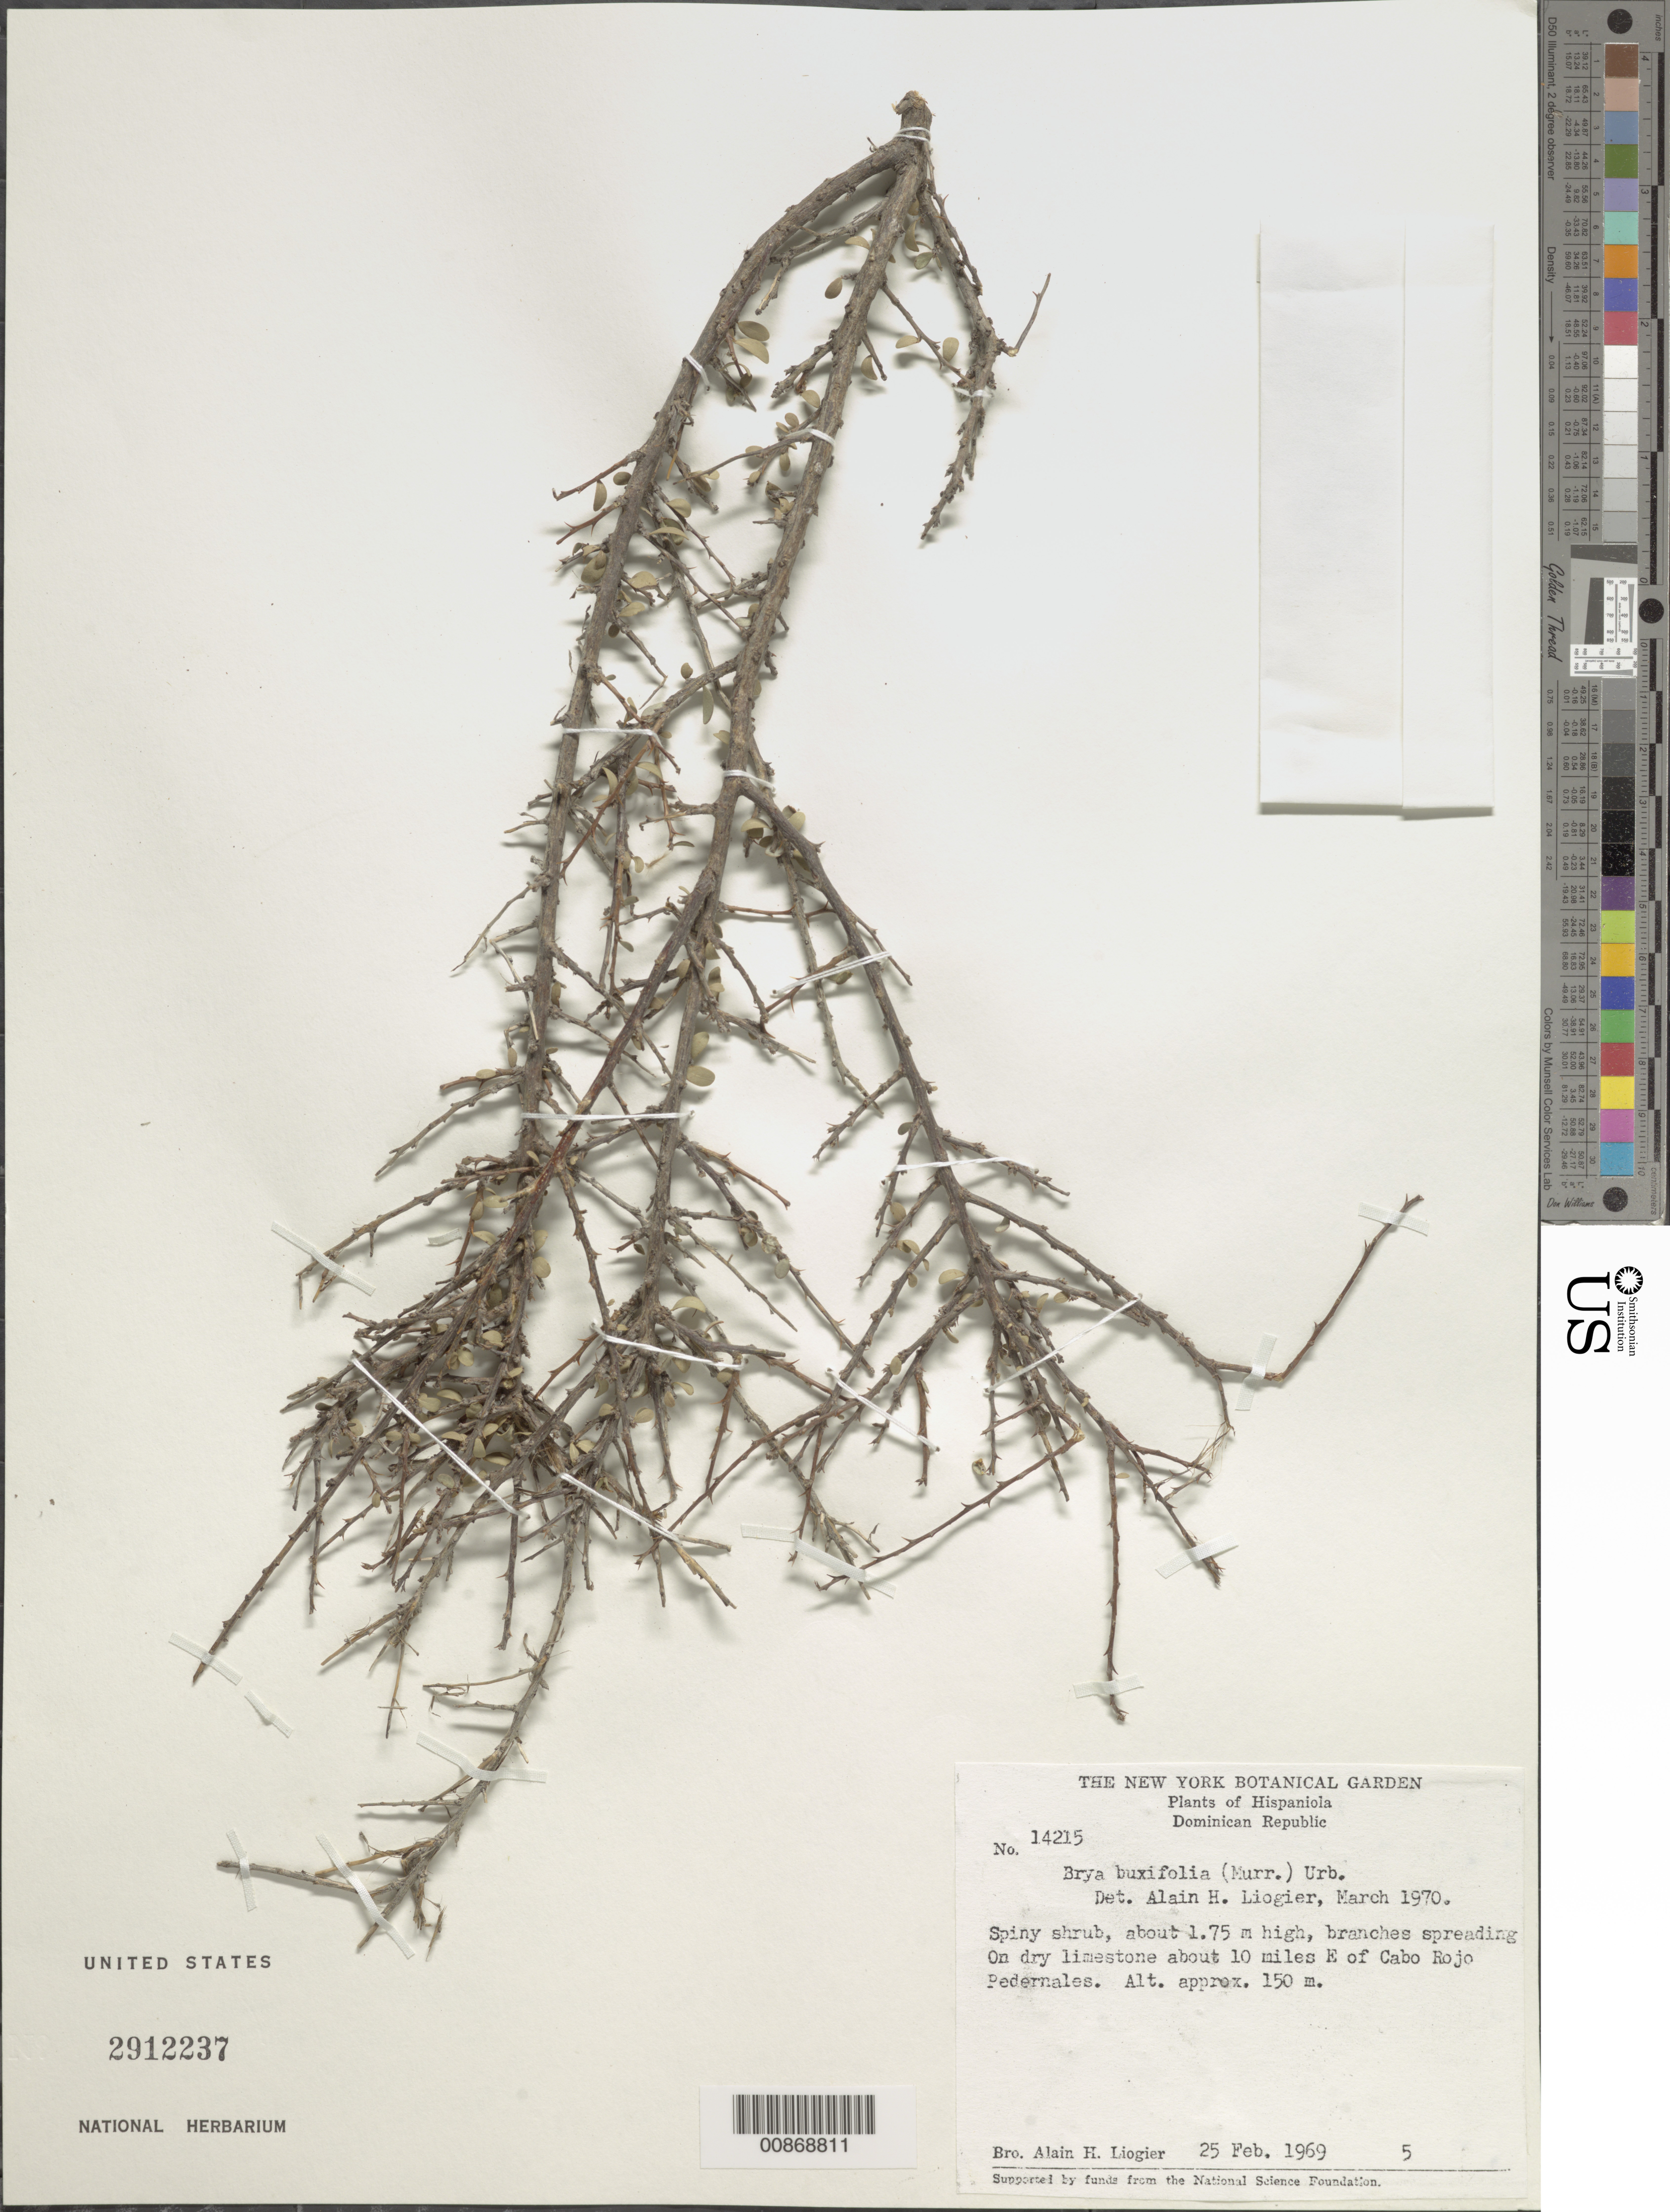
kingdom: Plantae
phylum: Tracheophyta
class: Magnoliopsida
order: Fabales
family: Fabaceae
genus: Brya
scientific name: Brya buxifolia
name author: (Murray) Urb.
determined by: Liogier, Alain H.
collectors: A. H. Liogier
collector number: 14215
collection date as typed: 25 Feb 1969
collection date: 1969-02-25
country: Dominican Republic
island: Hispaniola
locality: About 10 miles E of Cabo Rojo, Pedernales.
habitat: On dry limestone.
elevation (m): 150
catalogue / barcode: US 2912237